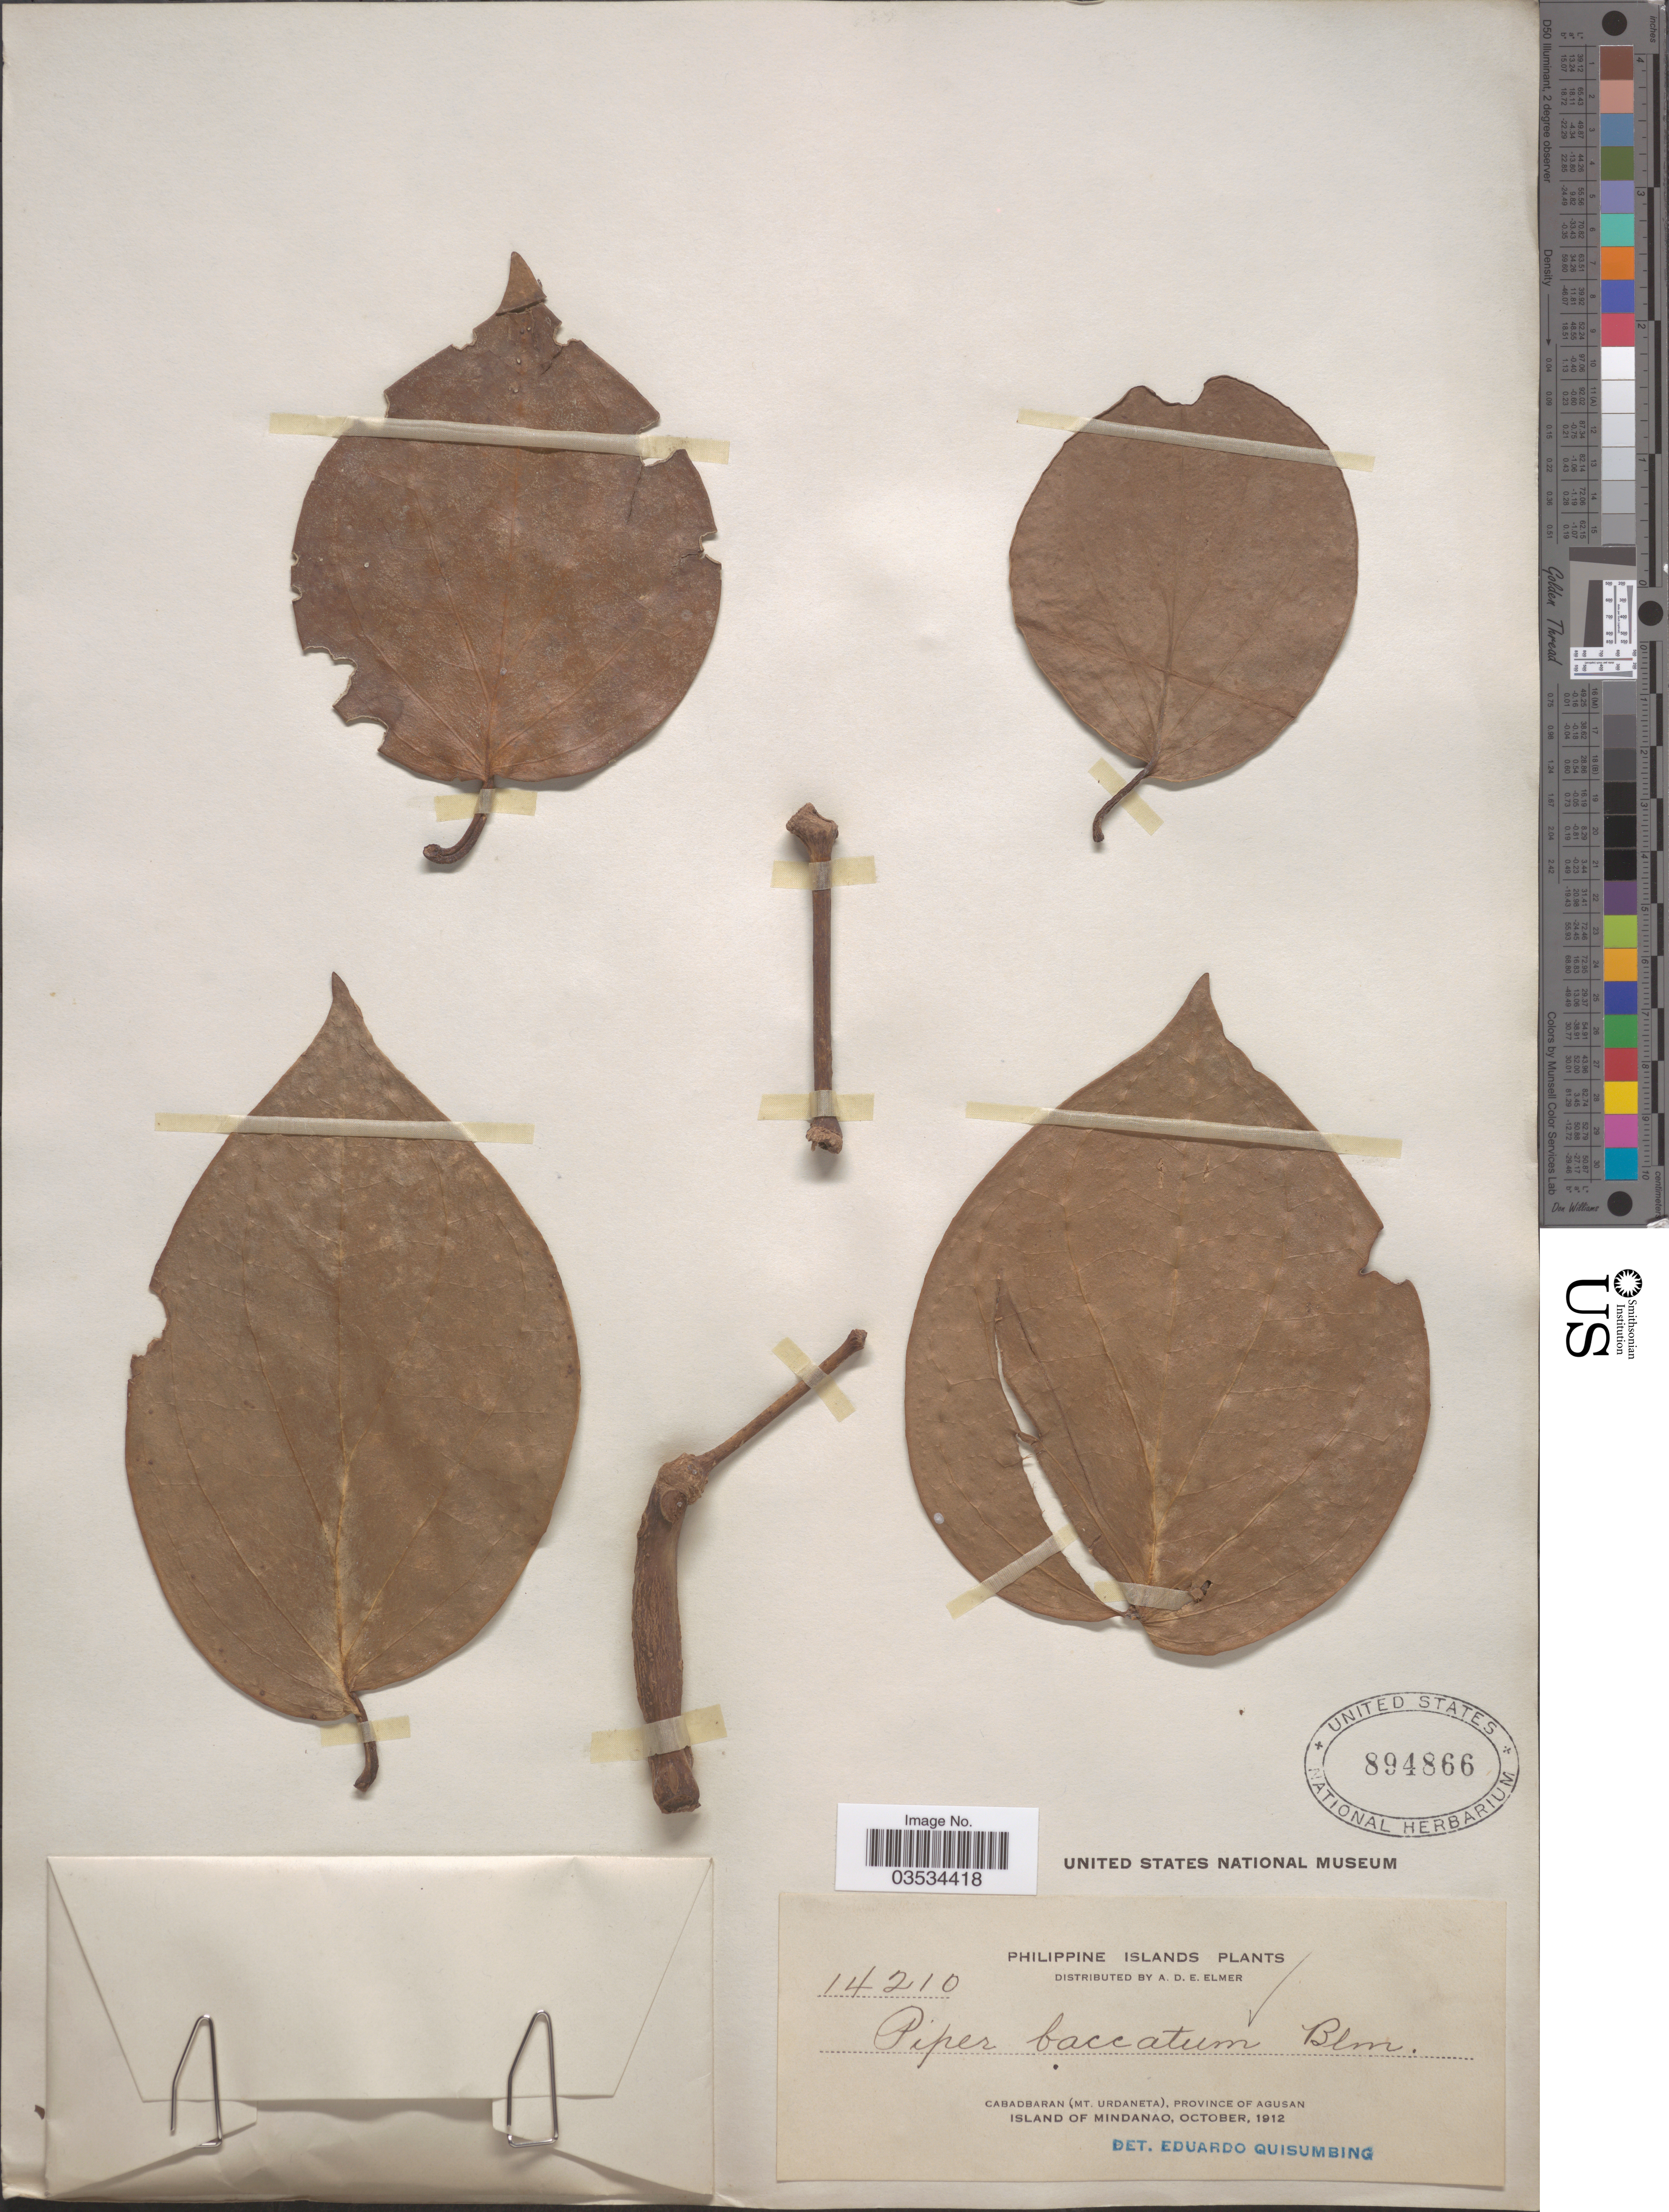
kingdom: Plantae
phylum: Tracheophyta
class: Magnoliopsida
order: Piperales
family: Piperaceae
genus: Piper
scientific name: Piper baccatum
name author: Blume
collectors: A. D. E. Elmer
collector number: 14210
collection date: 1912-10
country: Philippines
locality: Philippine Islands. Cabadbaran (Mt. Urdaneta), Province of Agusan. Island of Mindanao.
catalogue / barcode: US 894866